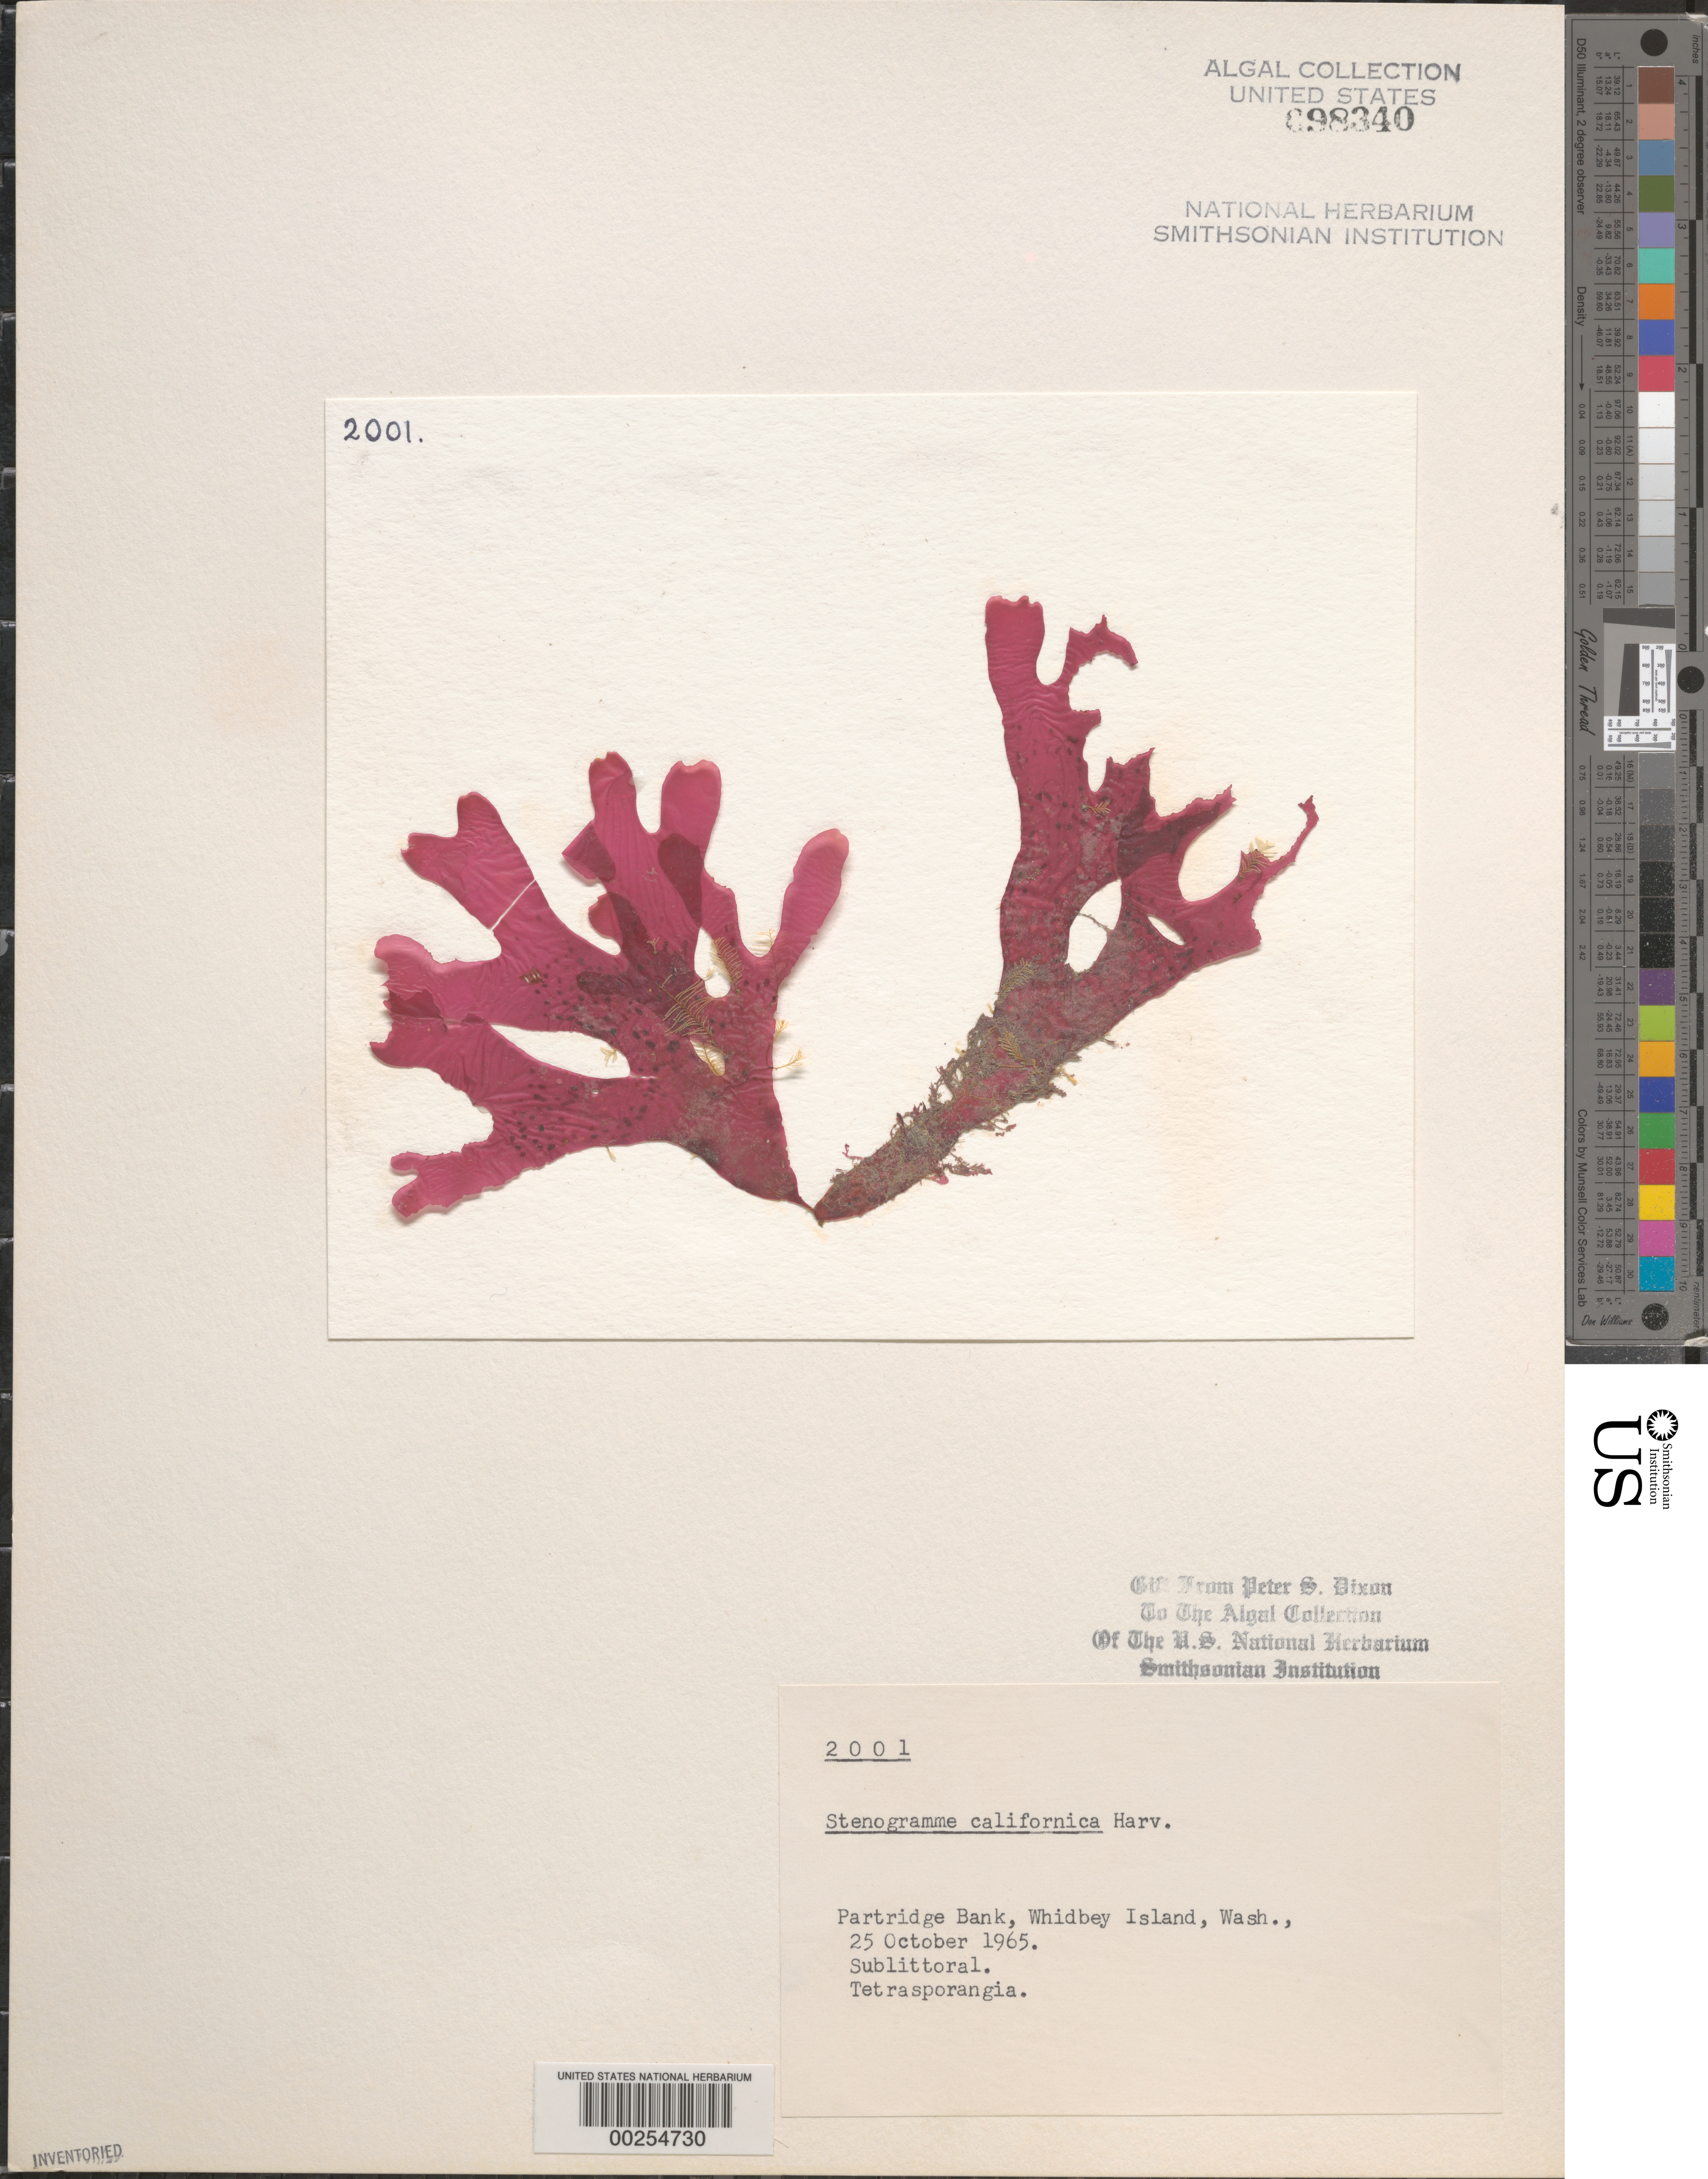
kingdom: Plantae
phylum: Rhodophyta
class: Florideophyceae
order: Gigartinales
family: Phyllophoraceae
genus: Stenogramma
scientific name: Stenogramma californica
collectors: P. S. Dixon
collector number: PSD 2001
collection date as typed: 25 Oct 1965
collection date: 1965-10-25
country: United States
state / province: Washington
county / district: Island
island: Whidbey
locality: Partridge Bank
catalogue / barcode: US 98340